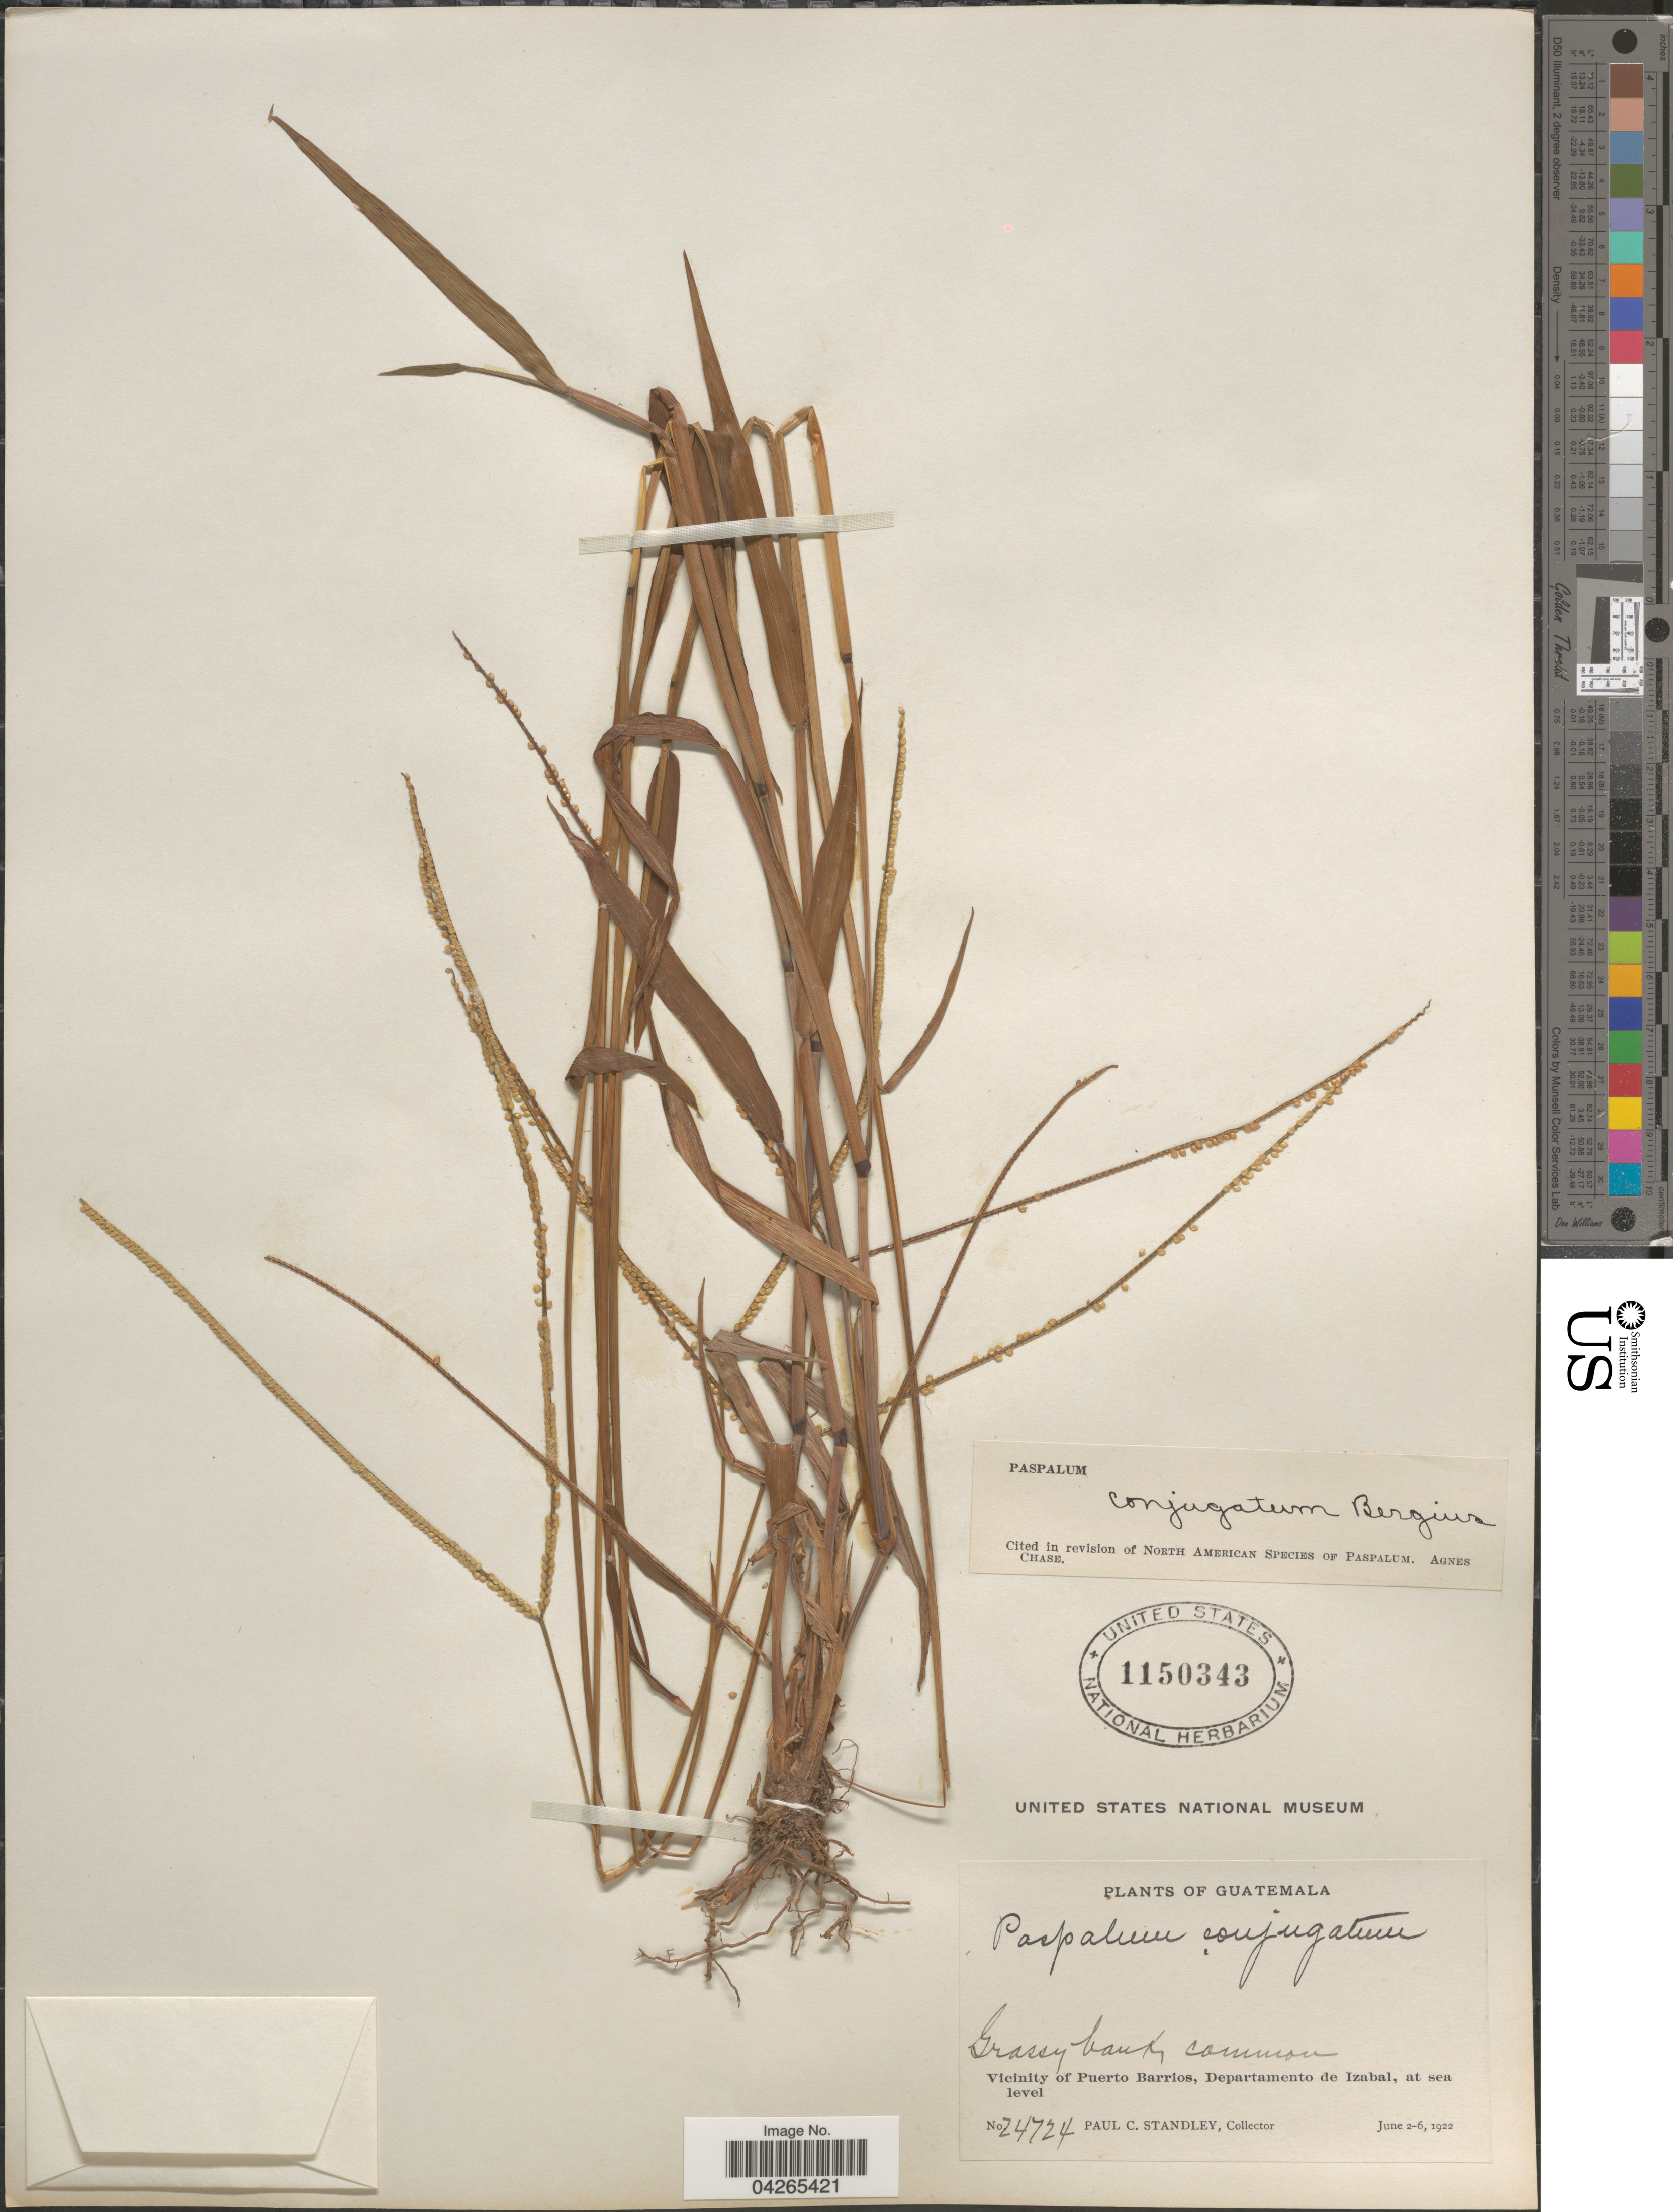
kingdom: Plantae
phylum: Tracheophyta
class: Liliopsida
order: Poales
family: Poaceae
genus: Paspalum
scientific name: Paspalum conjugatum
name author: P.J. Bergius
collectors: P. C. Standley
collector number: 24724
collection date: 1922-06-02/1922-06-06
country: Guatemala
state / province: Izabal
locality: Vicinity of Puerto Barrios, Departamento de Izabal.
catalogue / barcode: US 1150343